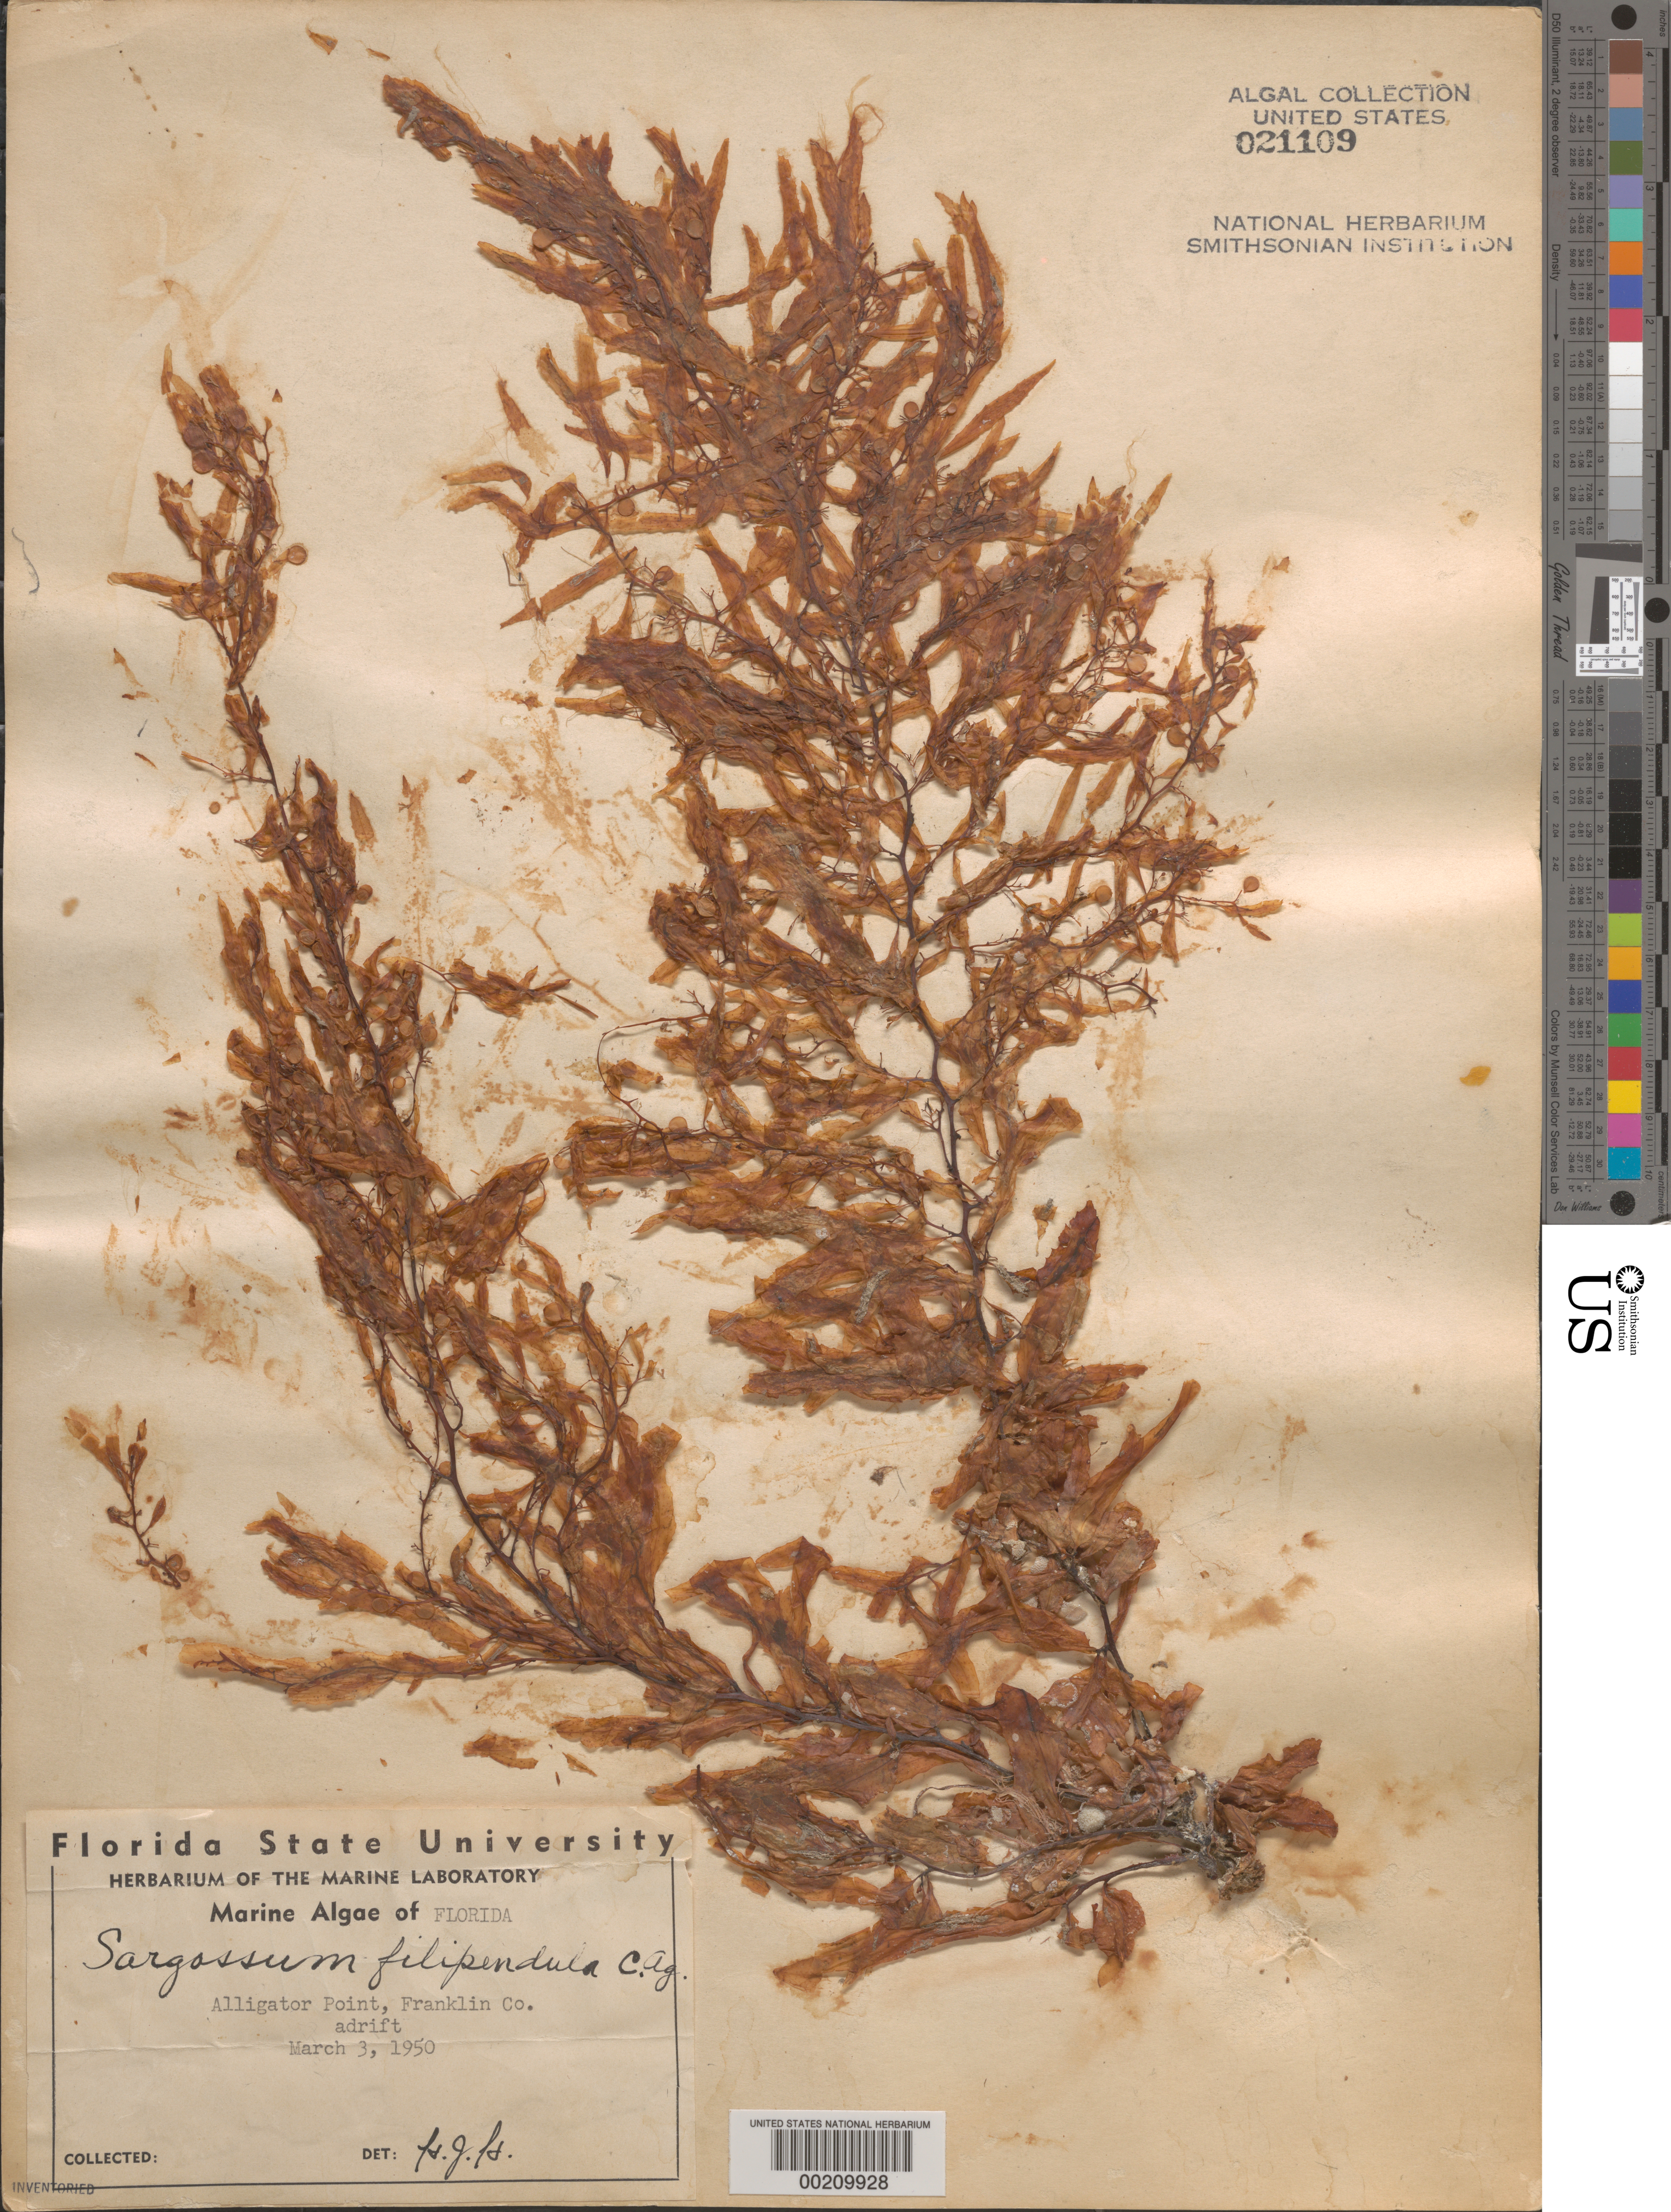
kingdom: Chromista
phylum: Ochrophyta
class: Phaeophyceae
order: Fucales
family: Sargassaceae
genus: Sargassum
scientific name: Sargassum filipendula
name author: C. Agardh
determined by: Humm, Harold J.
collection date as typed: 03 Mar 1950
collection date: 1950-03-03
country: United States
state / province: Florida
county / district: Franklin County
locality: Alligator Point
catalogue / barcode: US 21109